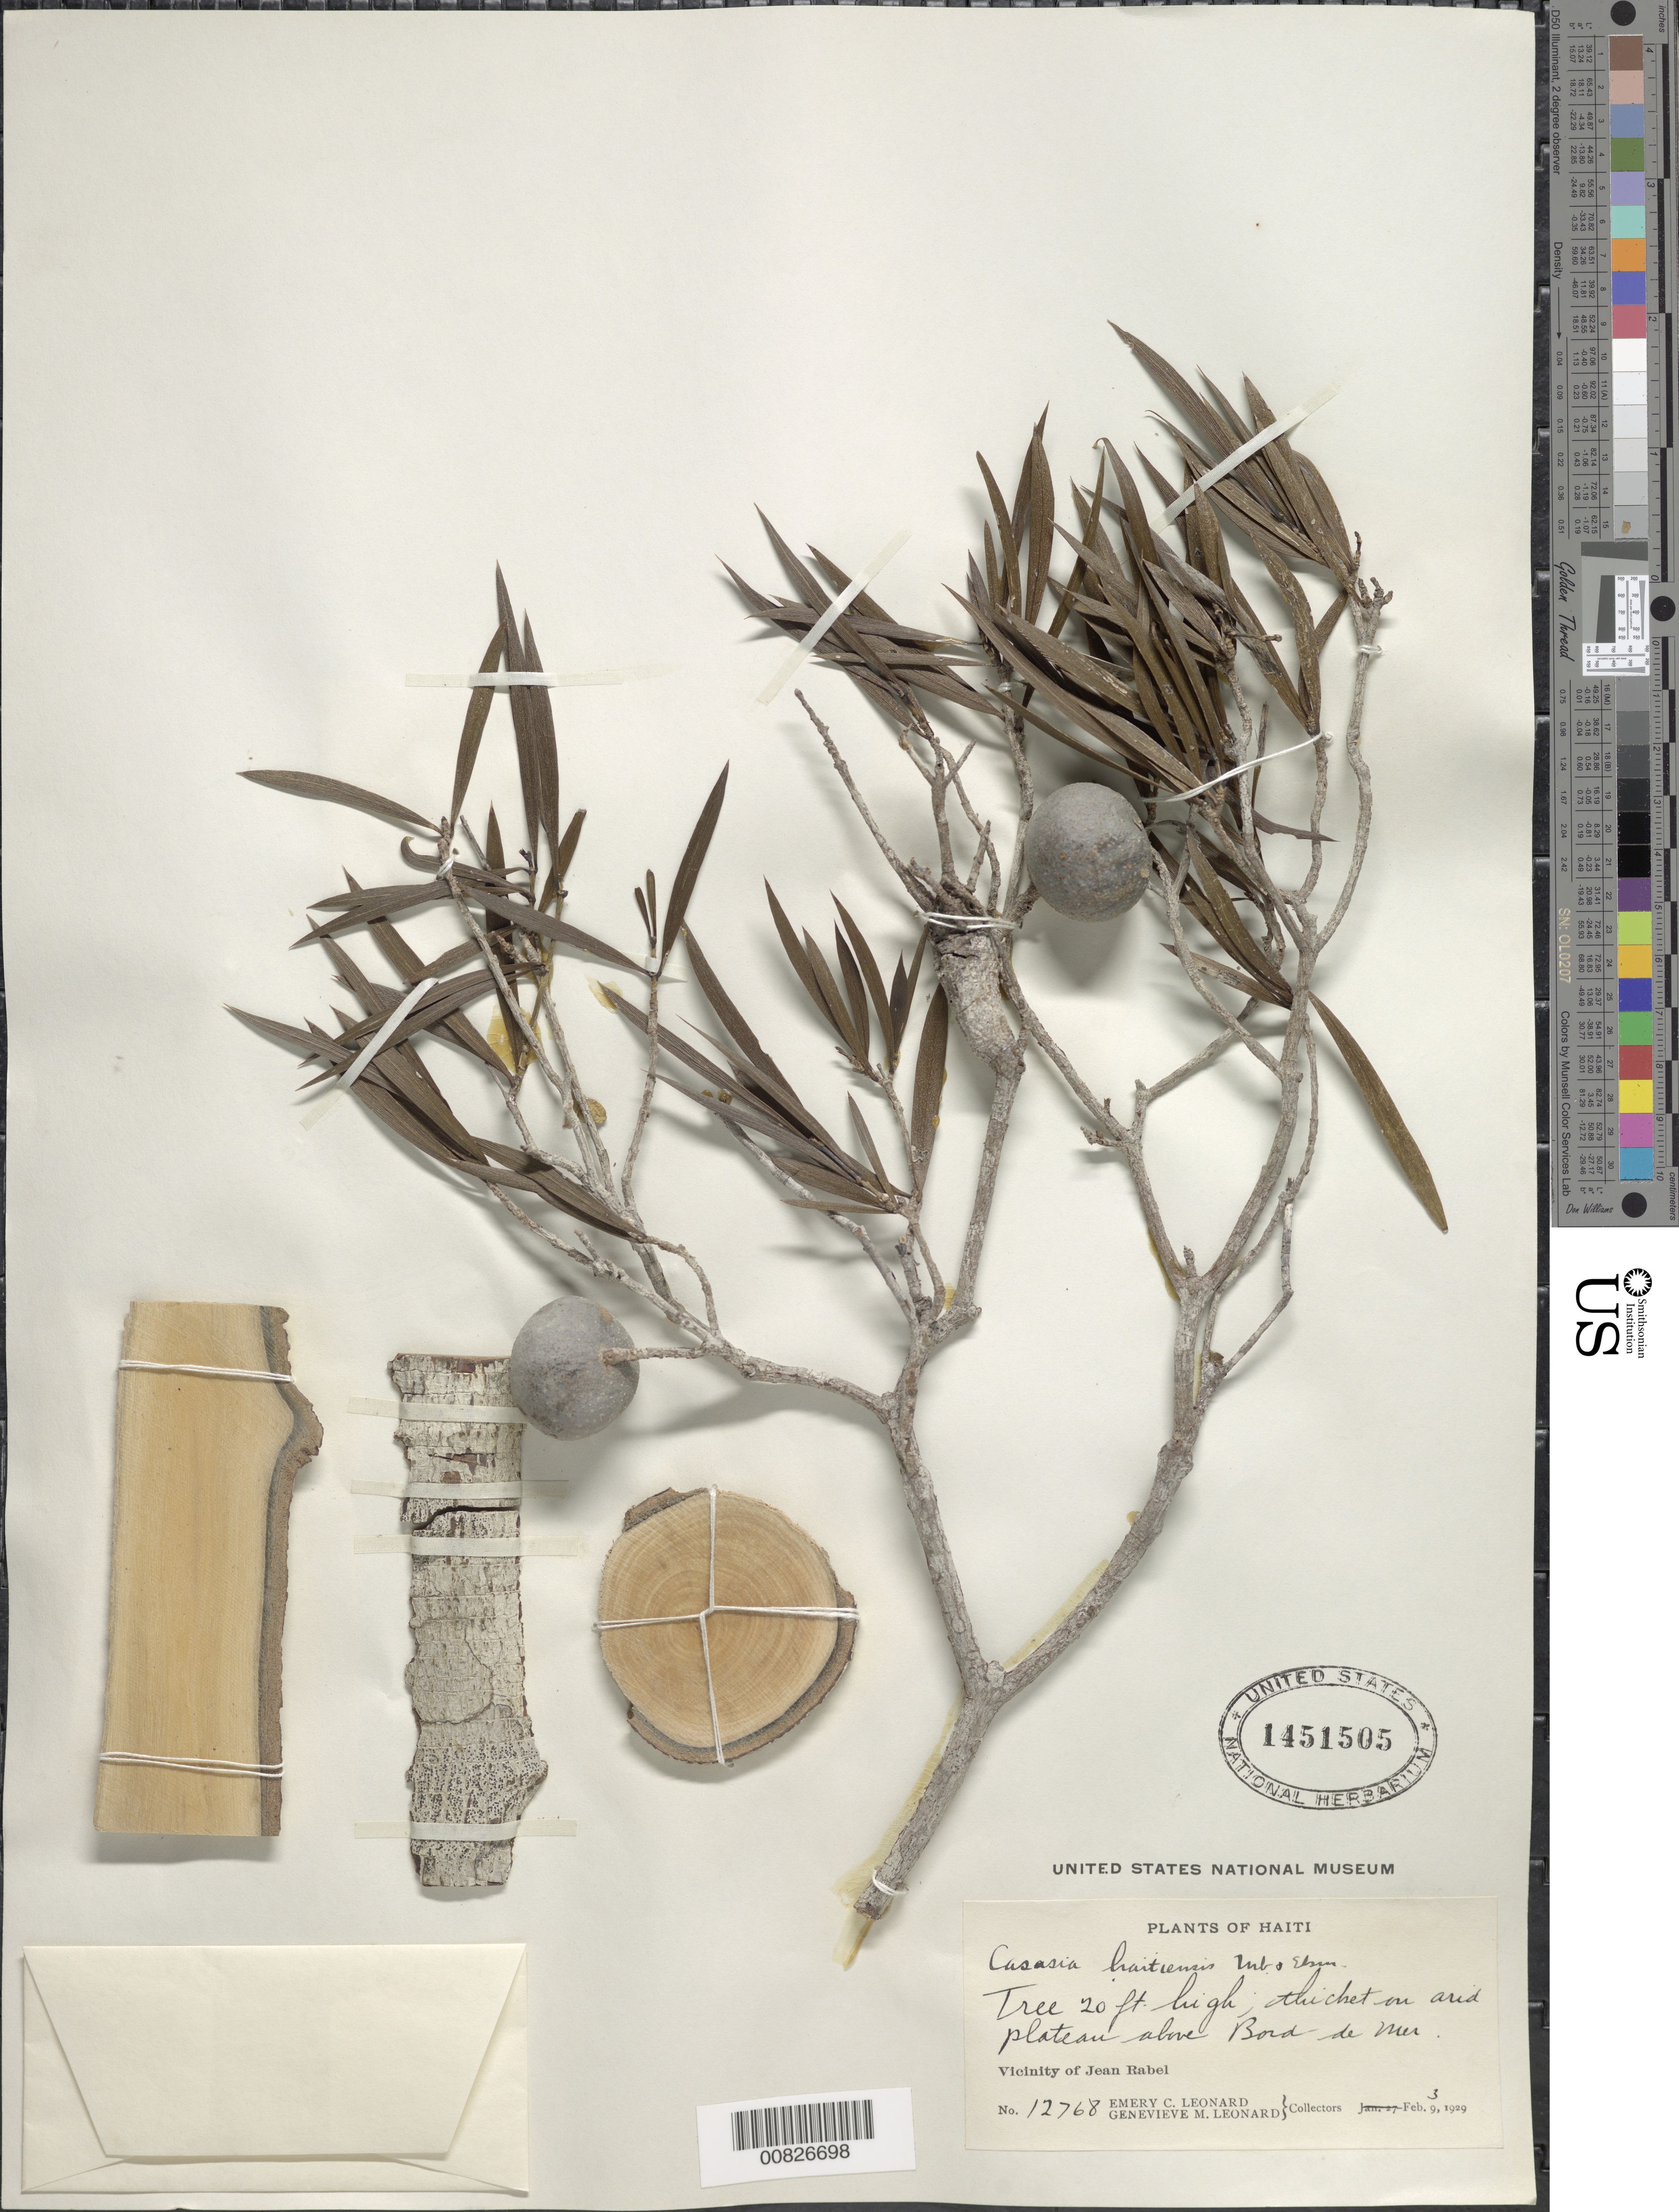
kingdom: Plantae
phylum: Tracheophyta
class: Magnoliopsida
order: Gentianales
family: Rubiaceae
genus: Casasia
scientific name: Casasia haitiensis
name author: Urb. & Ekman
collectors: E. C. Leonard & G. M. Leonard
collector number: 12768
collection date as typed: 03 Feb 1929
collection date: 1929-02-03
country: Haiti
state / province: Nord-Ouest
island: Hispaniola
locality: Vicinity of Jean Rabel, above Bord de Mer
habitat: Thicket on arid plateau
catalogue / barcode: US 1451505